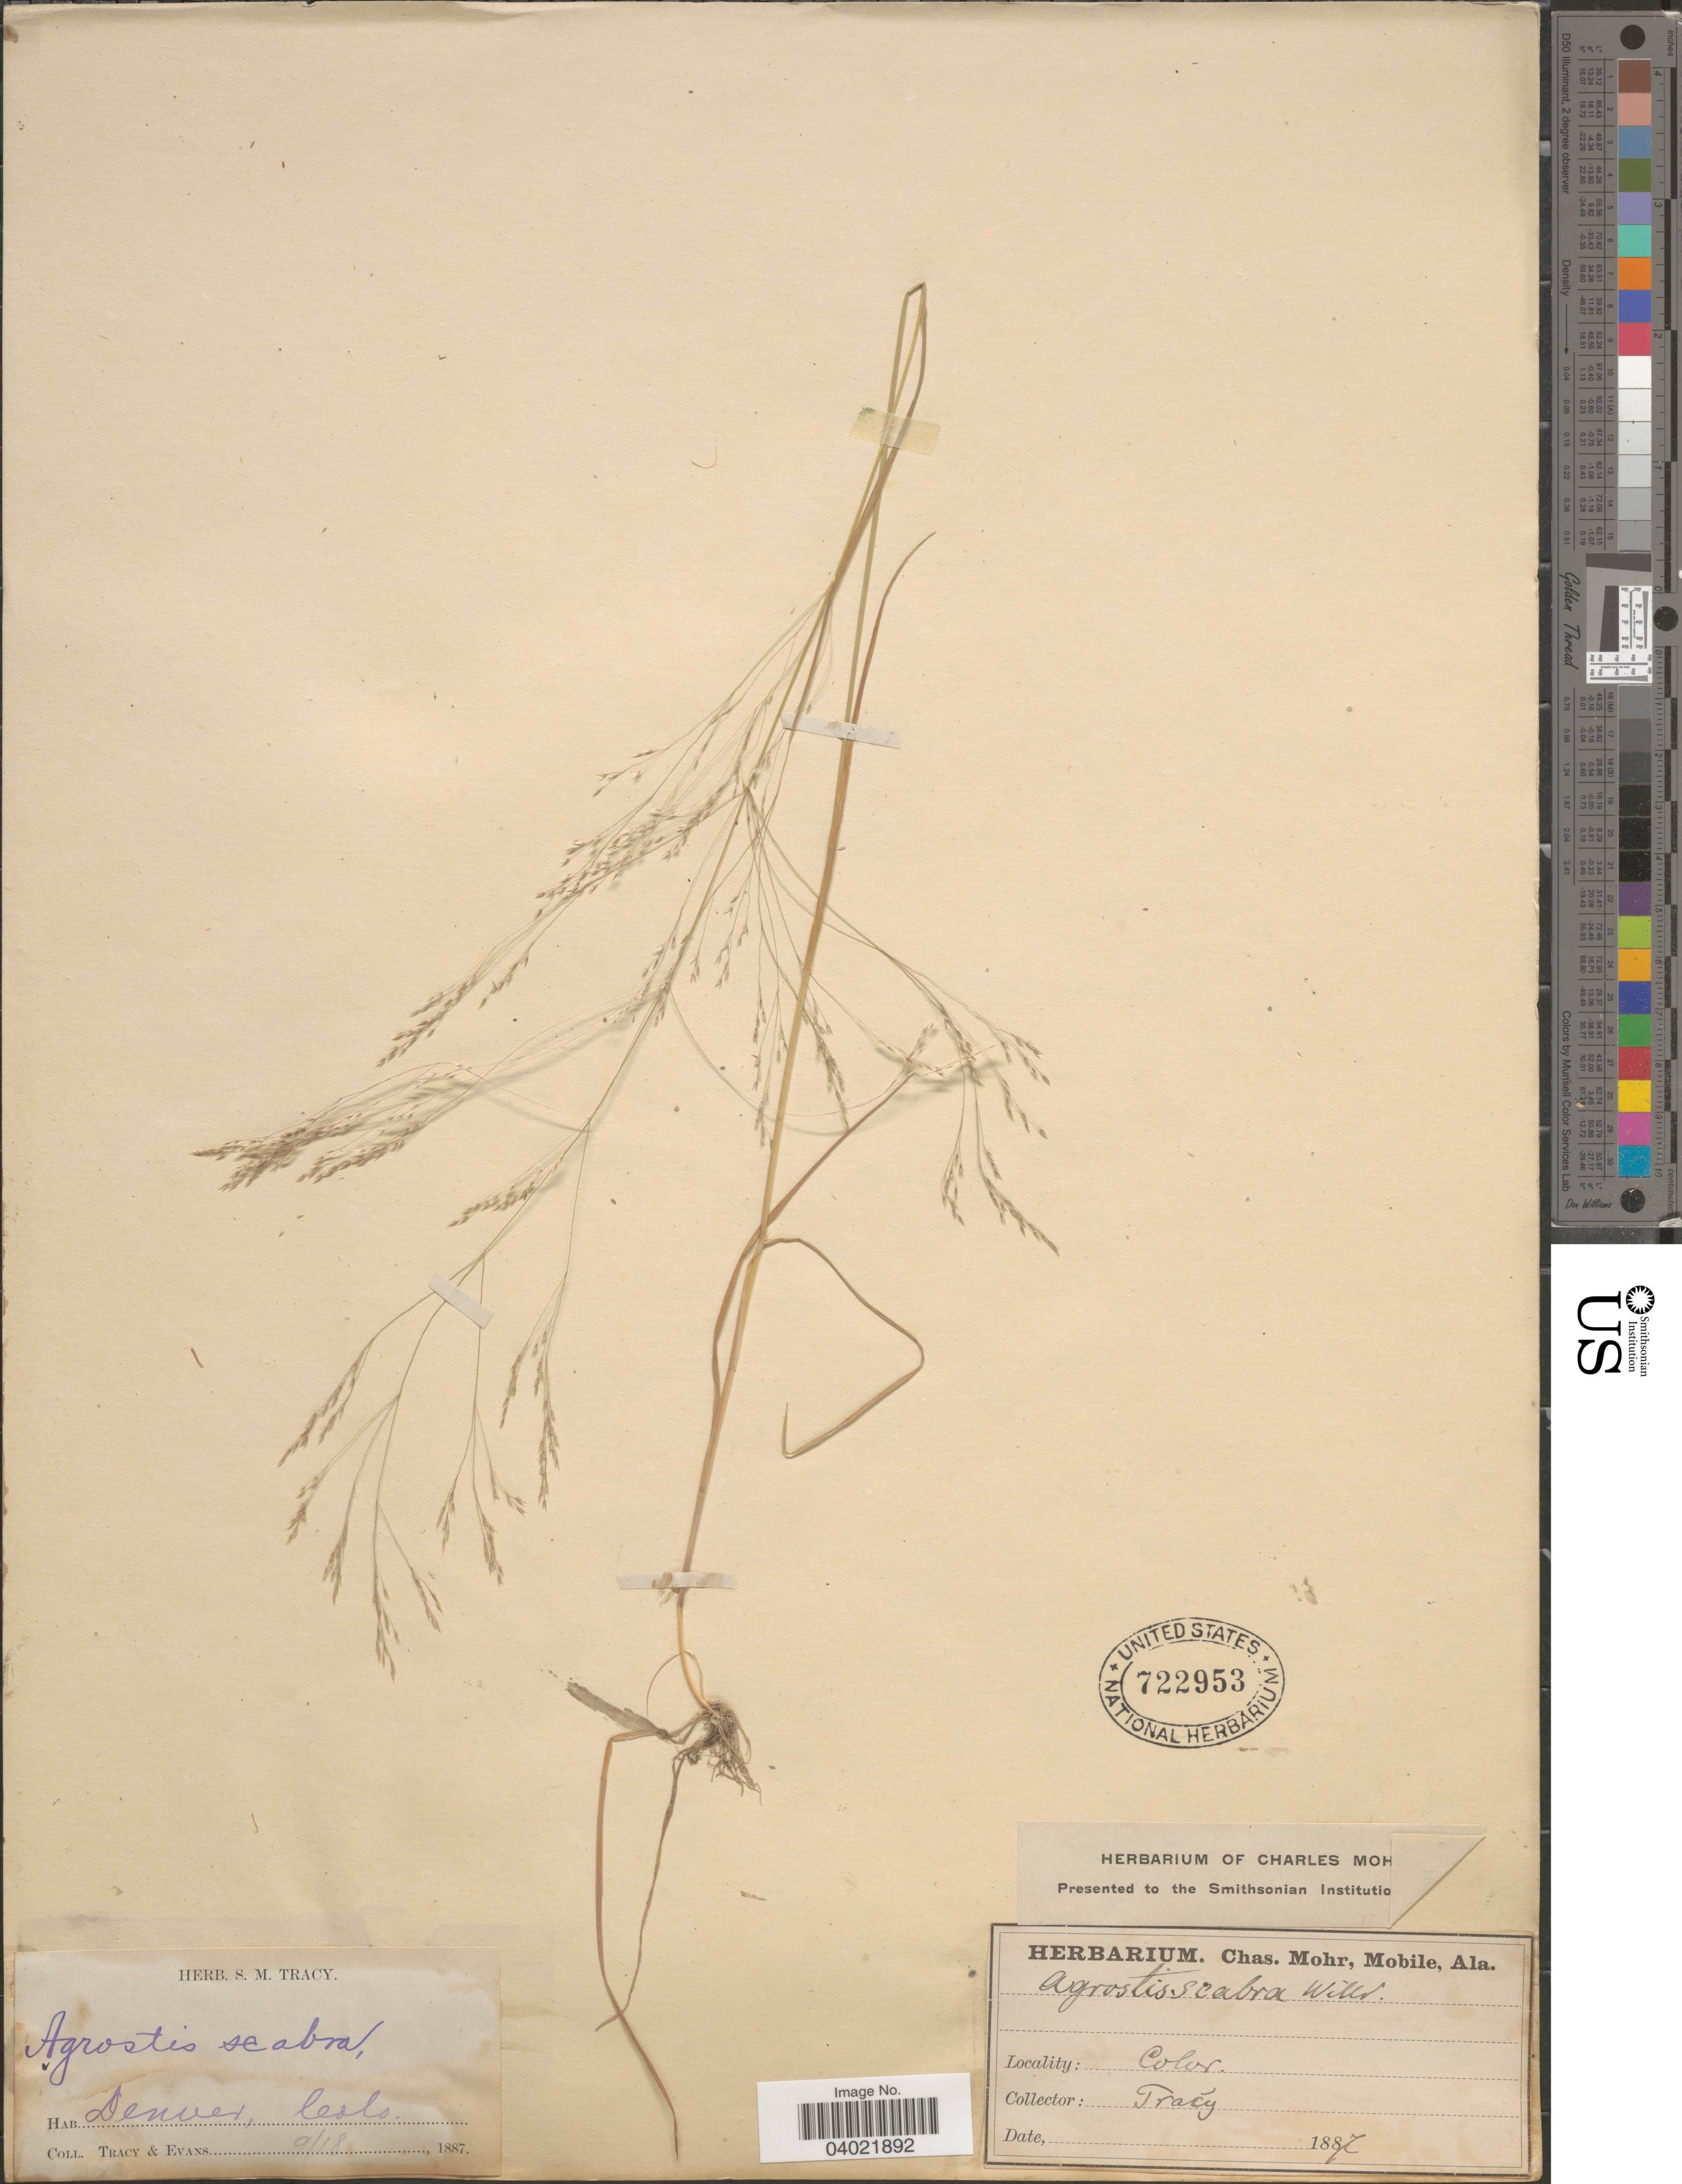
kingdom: Plantae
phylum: Tracheophyta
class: Liliopsida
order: Poales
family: Poaceae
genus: Agrostis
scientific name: Agrostis scabra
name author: Willd.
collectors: -. Tracy & -- Evans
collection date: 1887-09-18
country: United States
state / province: Colorado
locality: Denver.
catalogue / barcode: US 722953